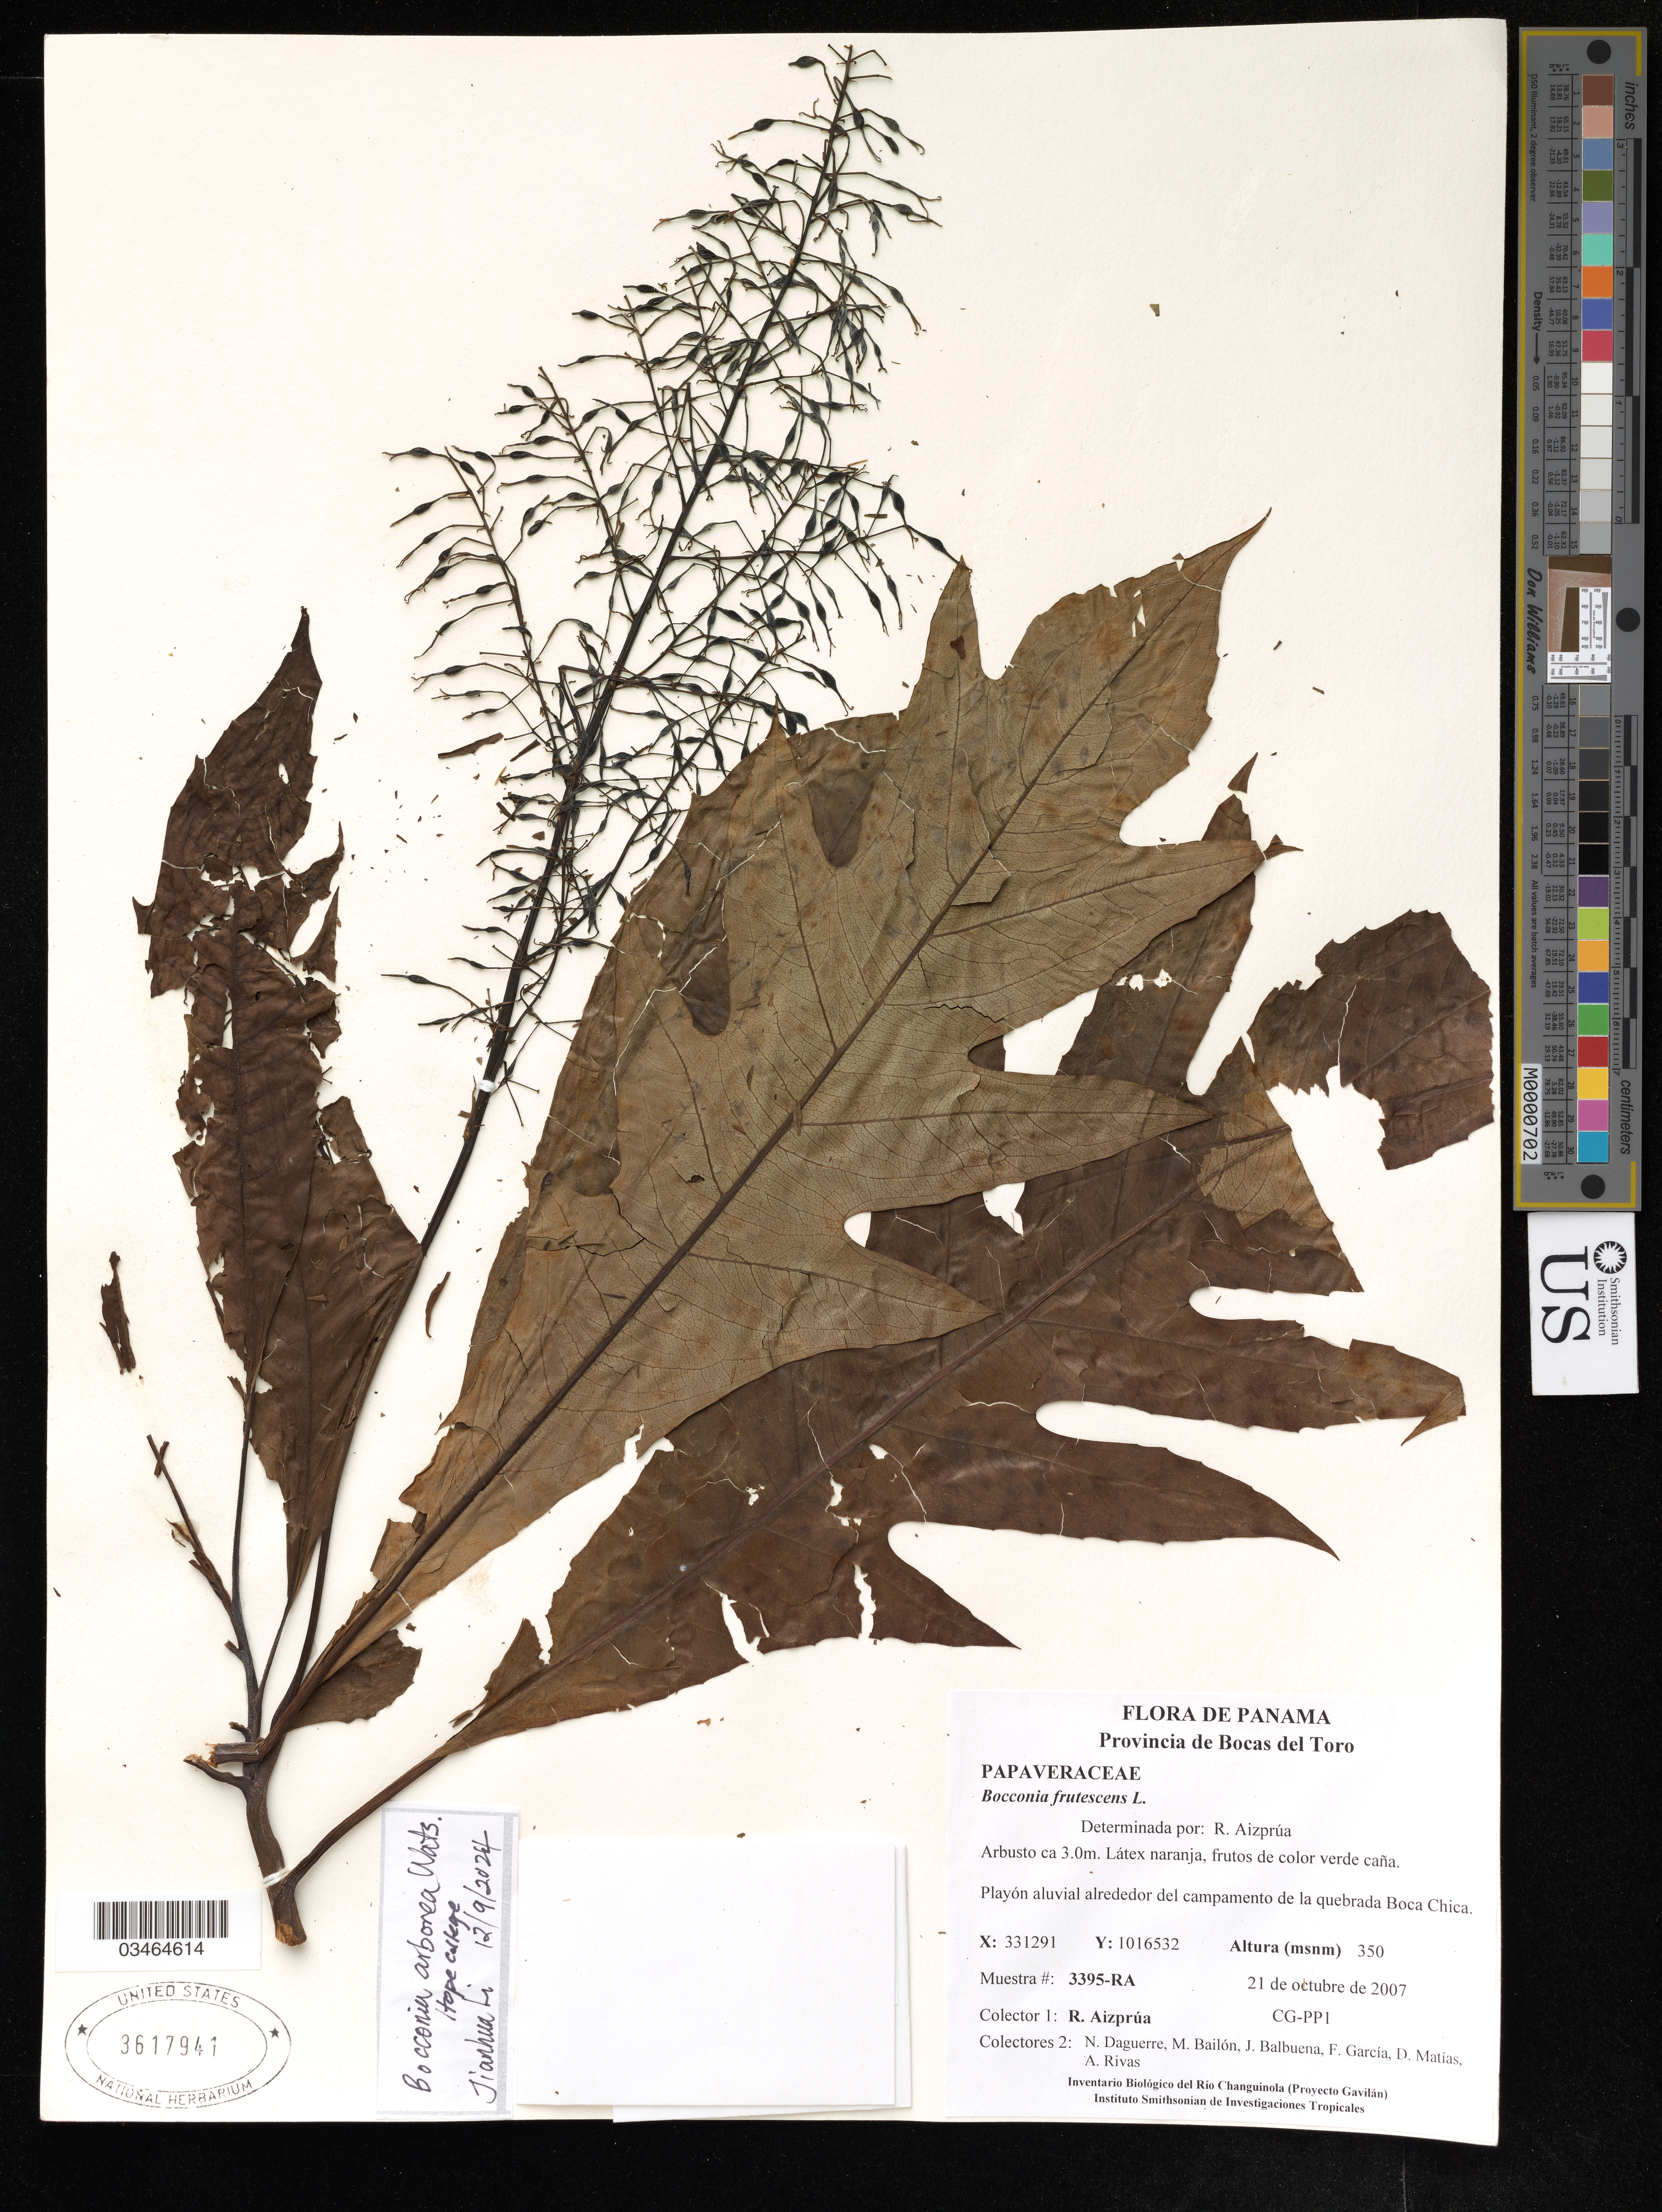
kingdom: Plantae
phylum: Tracheophyta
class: Magnoliopsida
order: Ranunculales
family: Papaveraceae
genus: Bocconia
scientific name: Bocconia arborea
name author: S. Watson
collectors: R. Aizprúa, N. Daguerre, M. Bailón & J. Balbuena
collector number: CG-PP1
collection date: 2007-10-21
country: Panama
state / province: Bocas del Toro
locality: Playón aluvial alrededor del campamento de la quebrada Boca Chica.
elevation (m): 350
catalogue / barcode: US 3617941